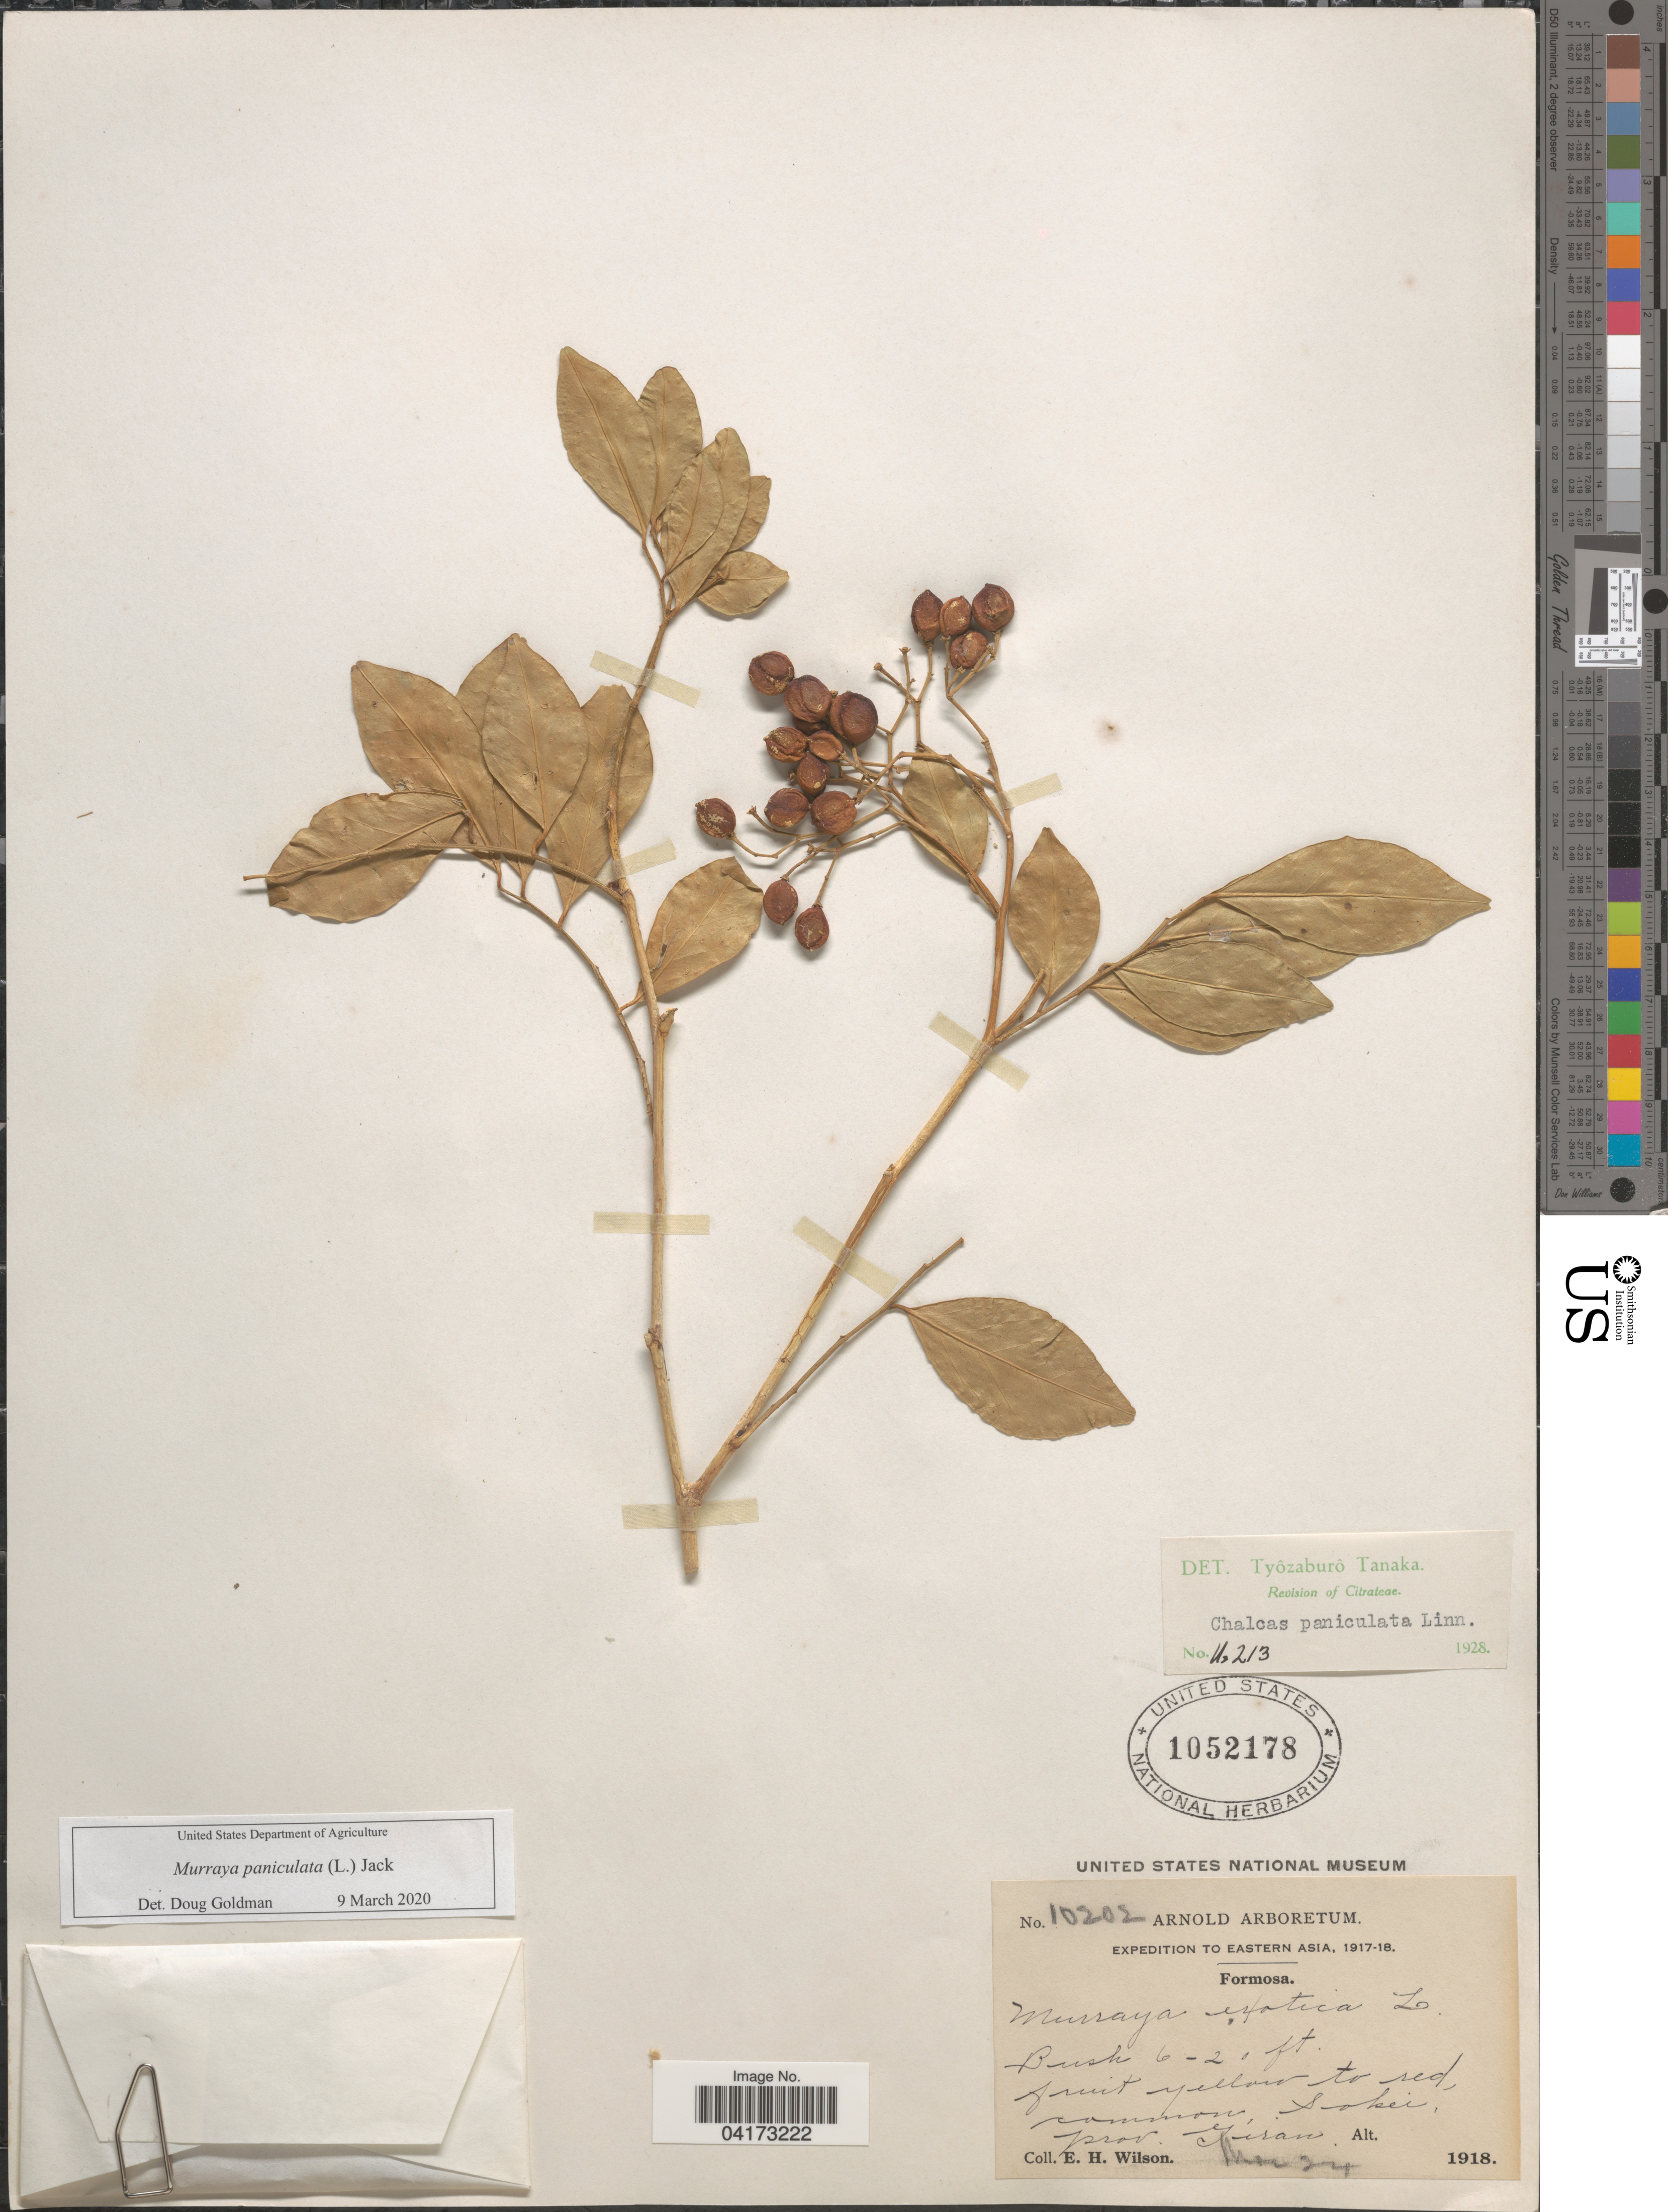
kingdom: Plantae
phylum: Tracheophyta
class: Magnoliopsida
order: Sapindales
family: Rutaceae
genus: Murraya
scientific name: Murraya paniculata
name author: (L.) Jack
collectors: E. Wilson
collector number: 10202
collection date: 1918-05-24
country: Taiwan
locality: Expedition to Eastern Asia, 1917-18. Formosa. Sokei, prov. Giran.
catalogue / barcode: US 1052178